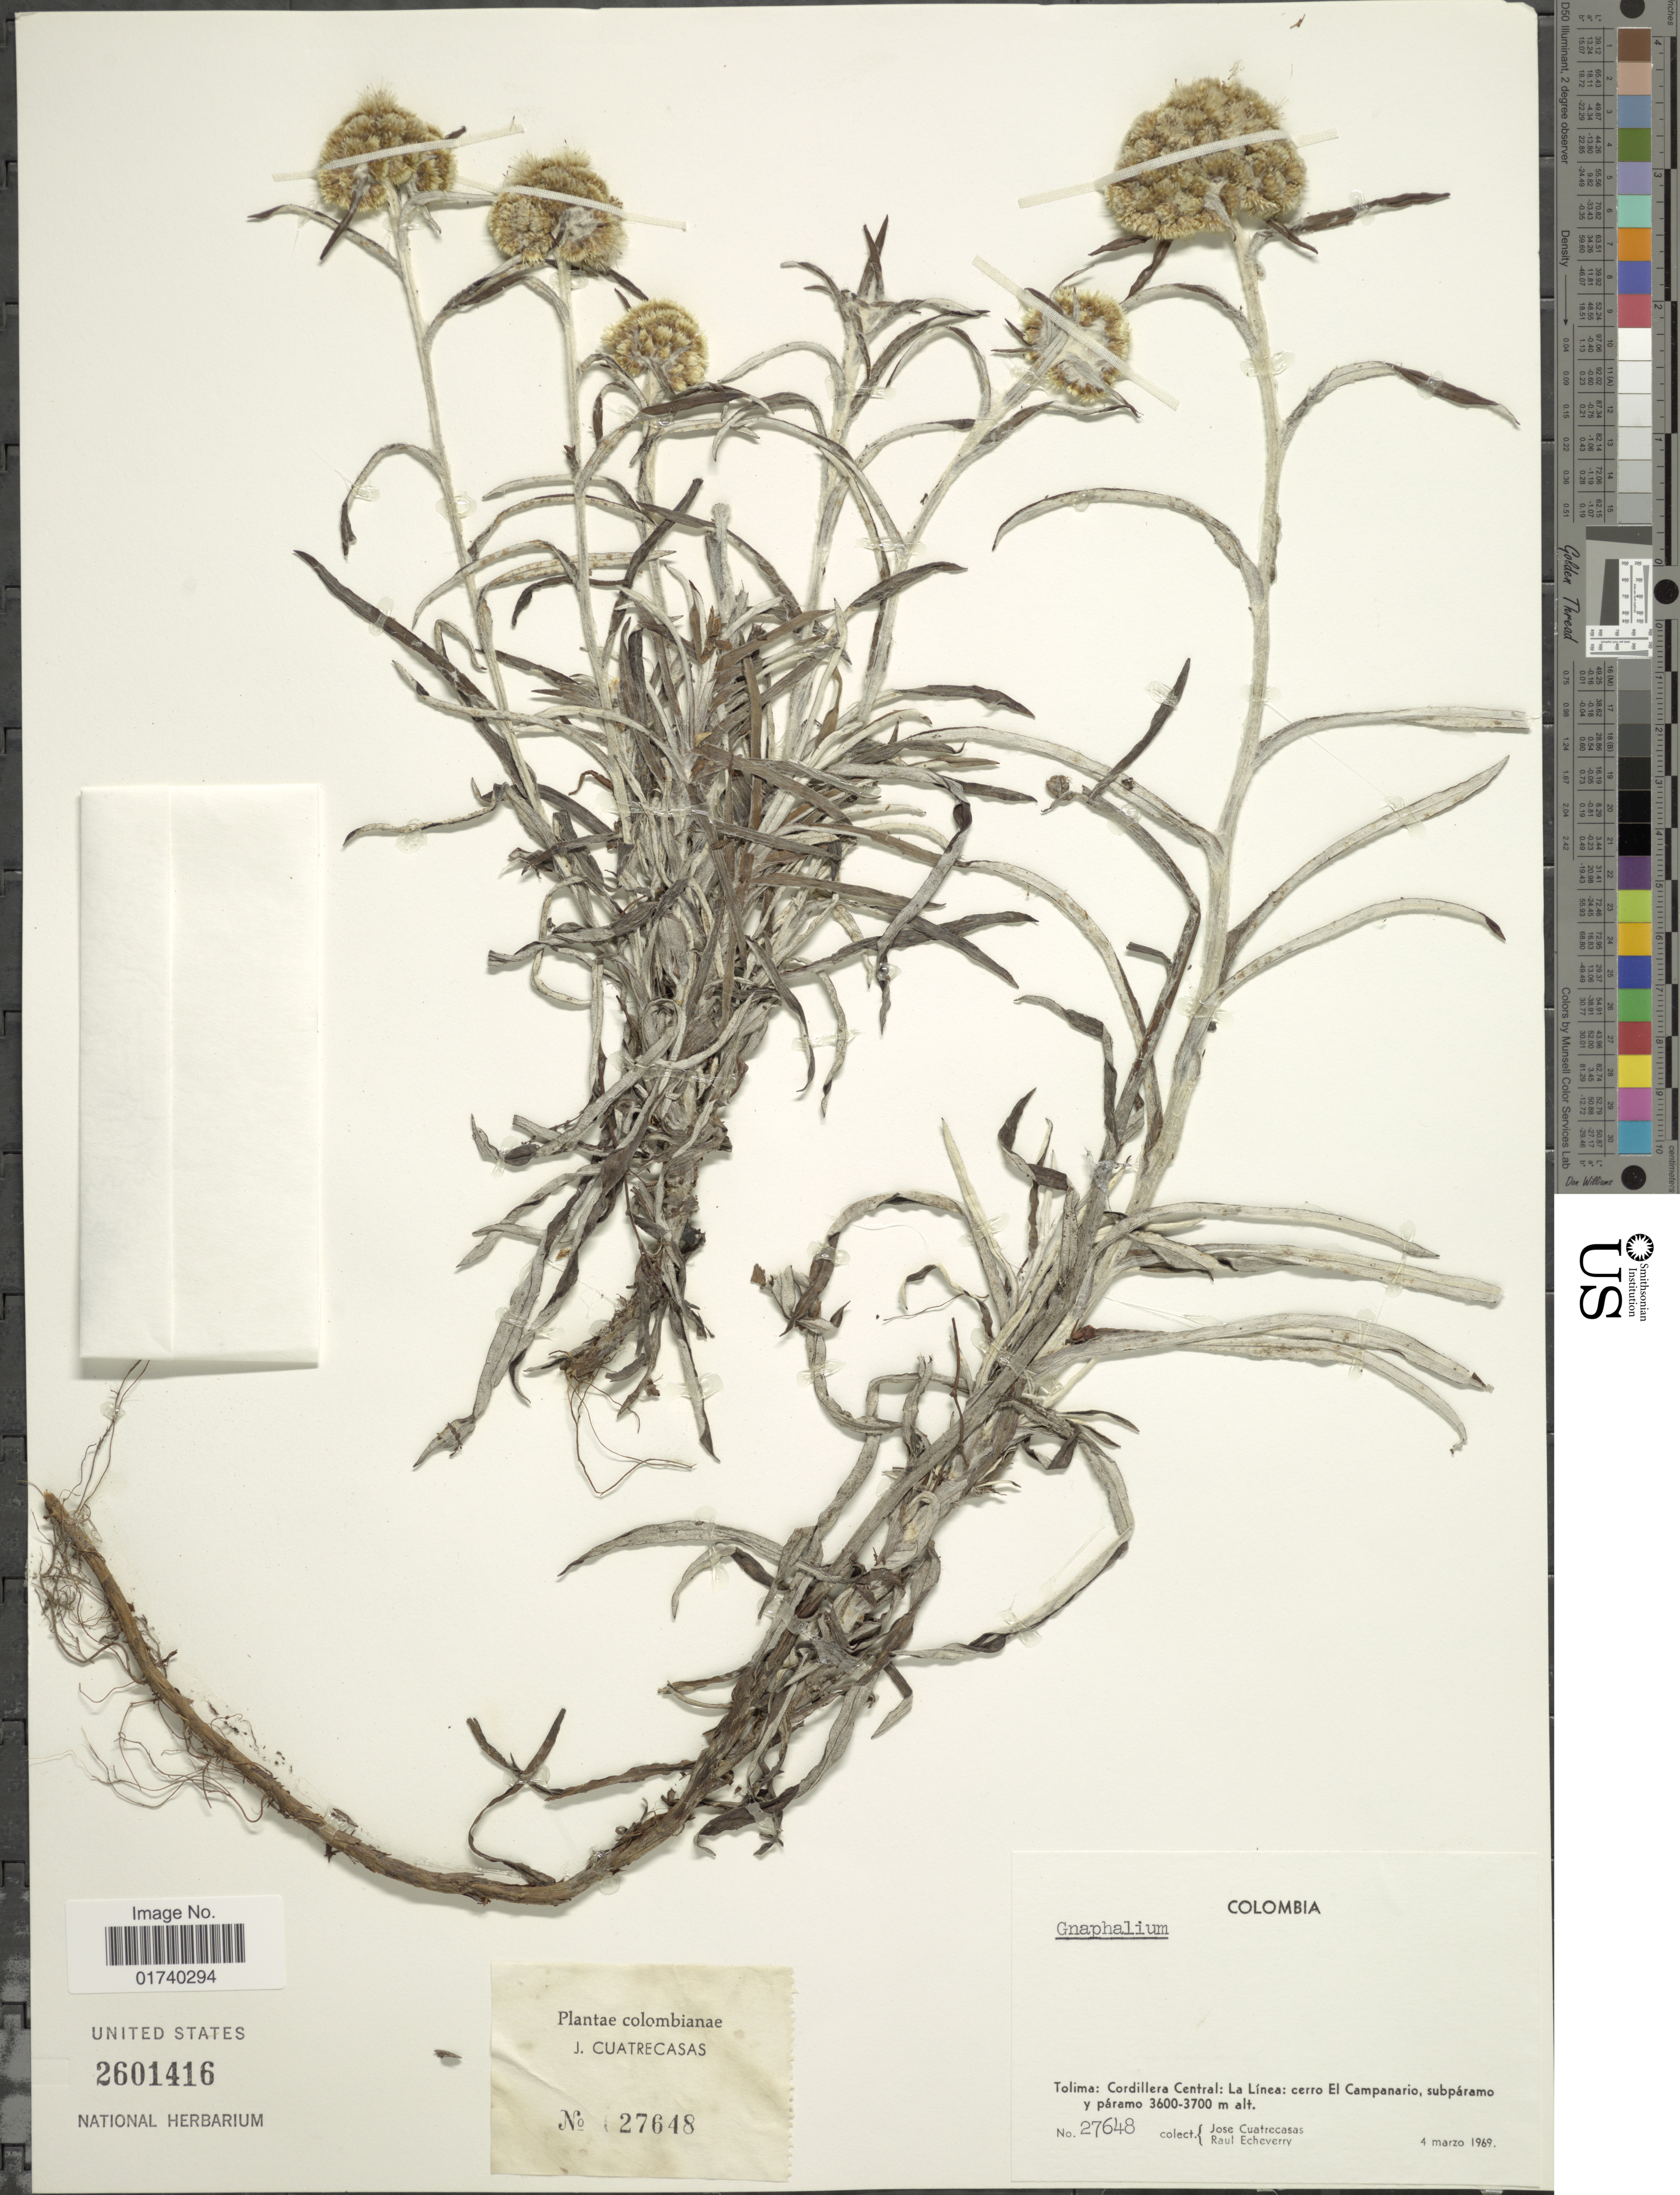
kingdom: Plantae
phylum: Tracheophyta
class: Magnoliopsida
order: Asterales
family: Asteraceae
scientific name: Hypserion major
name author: G.L. Nesom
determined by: Nesom, Guy L.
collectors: J. Cuatrecasas & R. Echeverry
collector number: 27648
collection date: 1969-03-04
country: Colombia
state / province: Tolima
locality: Cordillera Central: La Linea: Cerro EL Campanario, Sunparamo Y paramo.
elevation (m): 3600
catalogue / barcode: US 2061416